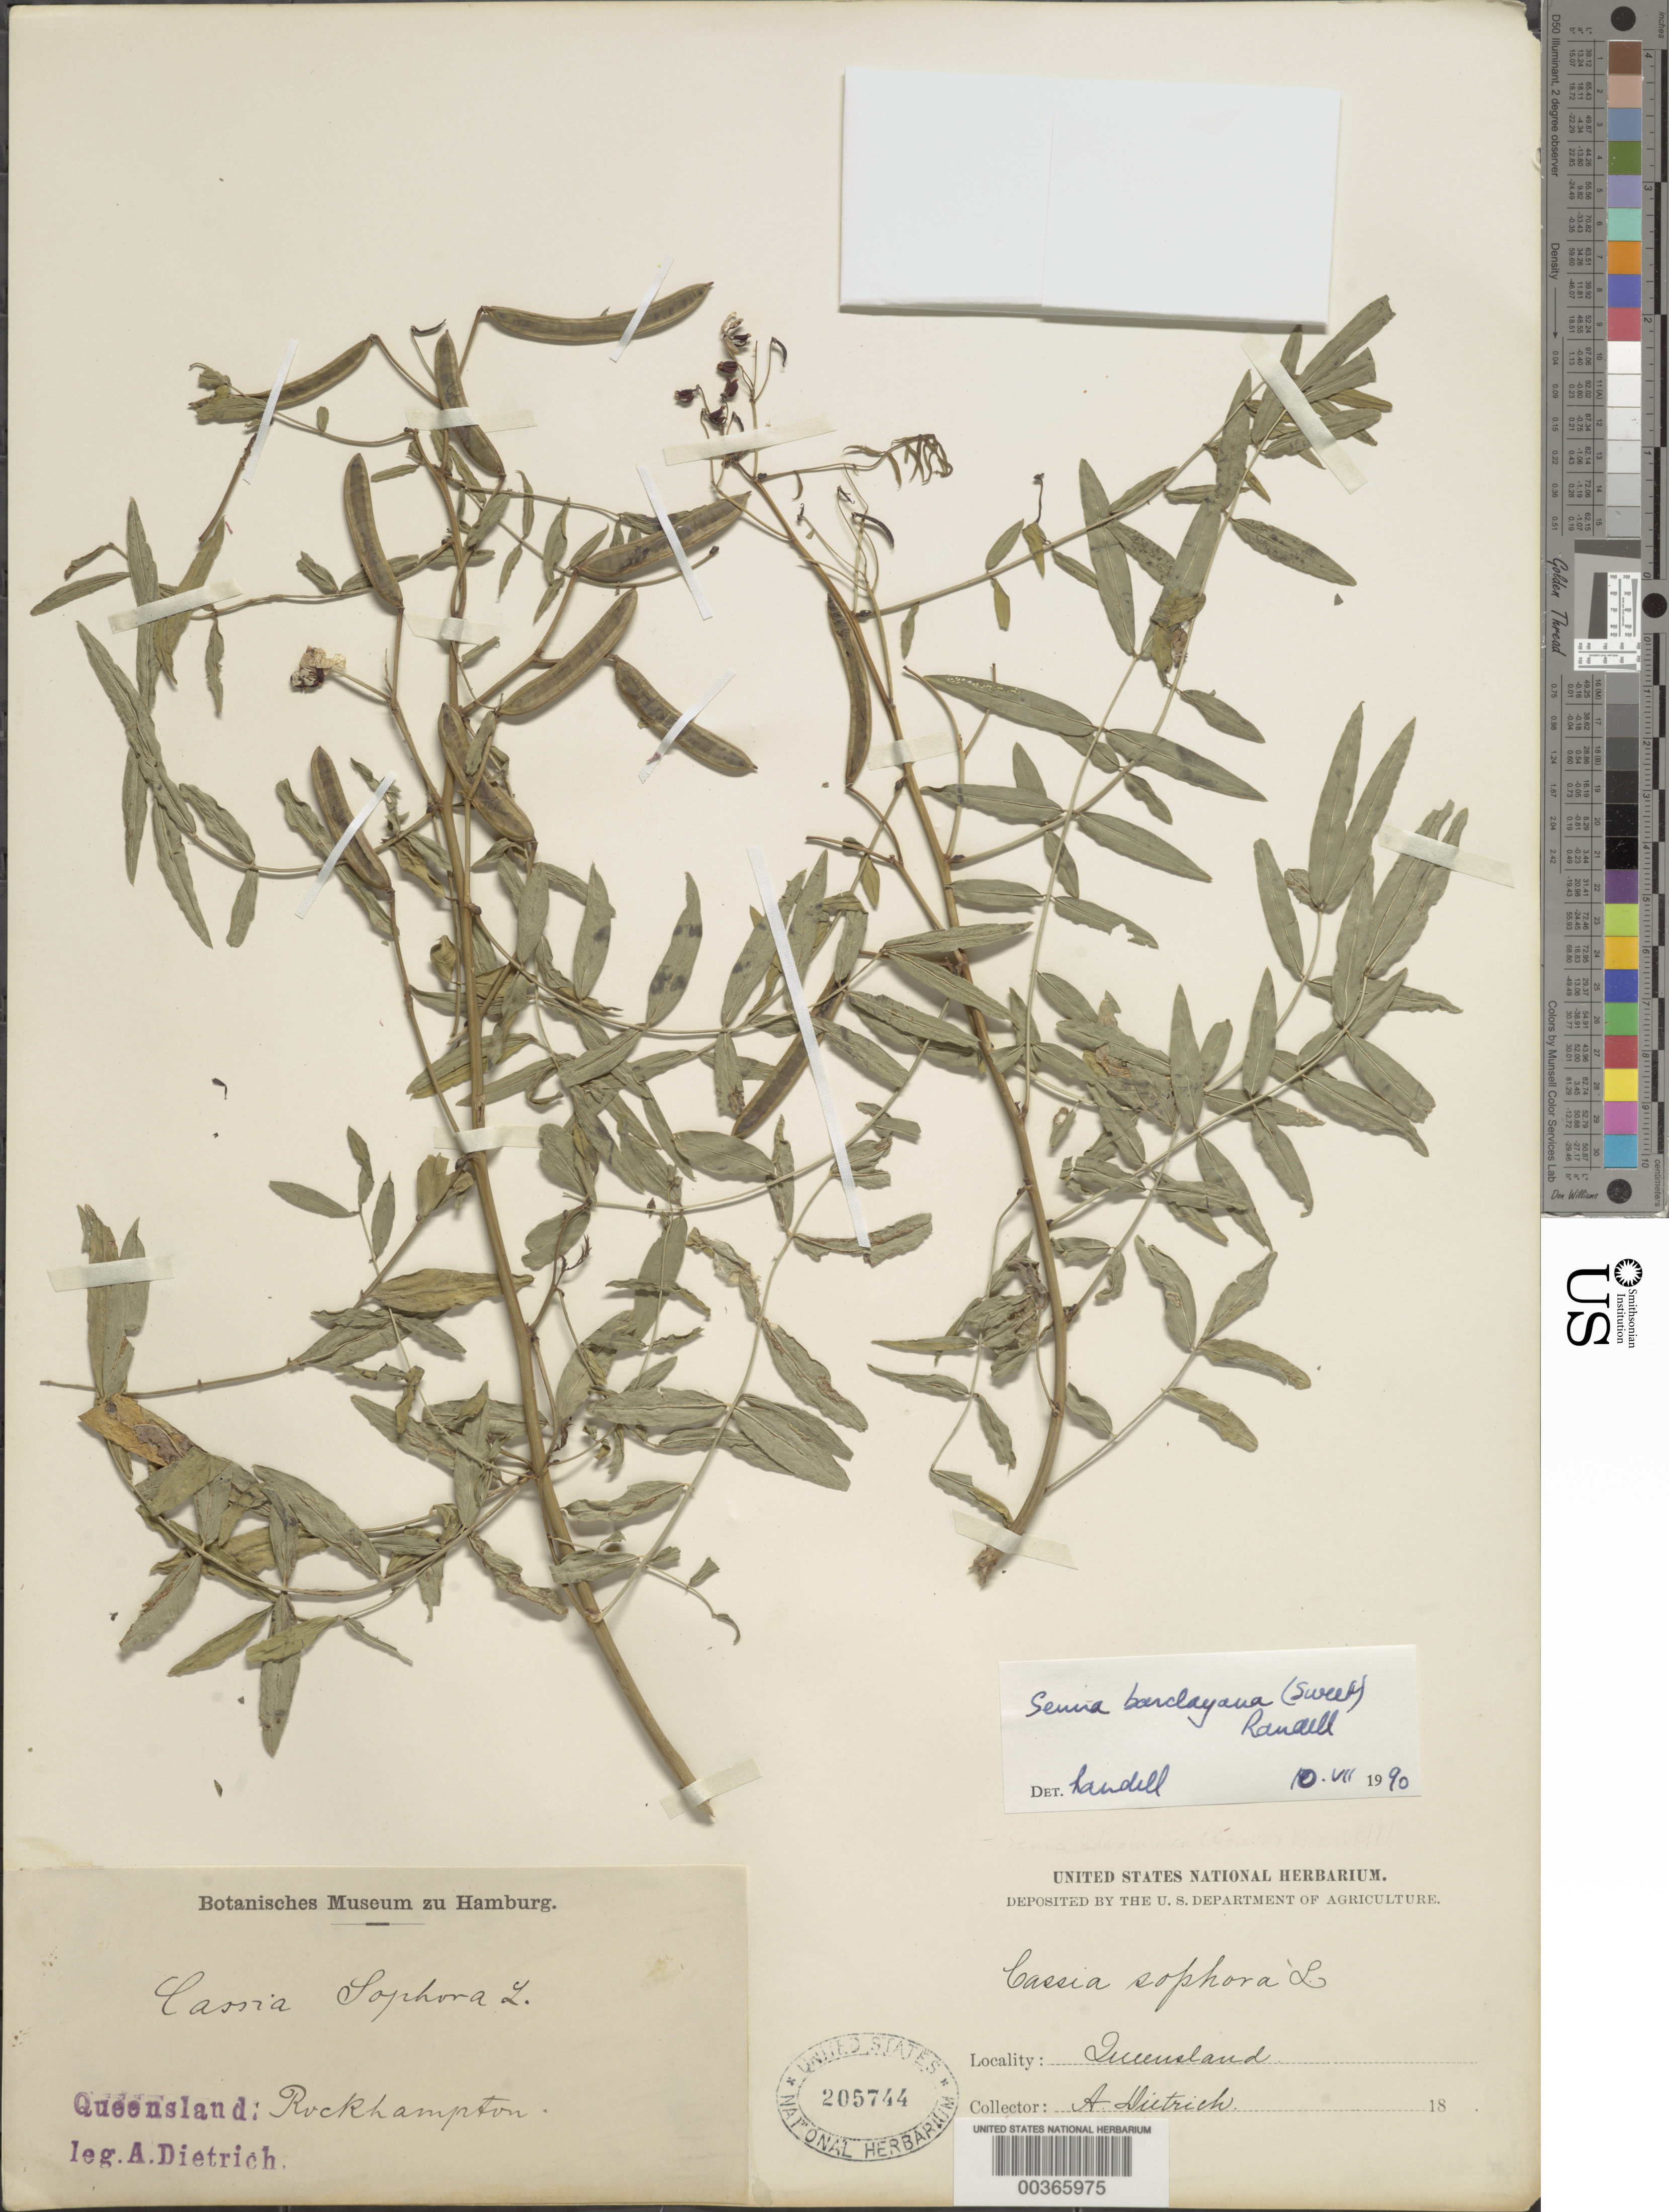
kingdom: Plantae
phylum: Tracheophyta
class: Magnoliopsida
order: Fabales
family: Fabaceae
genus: Senna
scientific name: Senna barclayana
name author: (Sweet) Randell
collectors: A. Dietrich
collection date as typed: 18--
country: Australia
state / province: Queensland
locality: Rockhampton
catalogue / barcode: US 205744